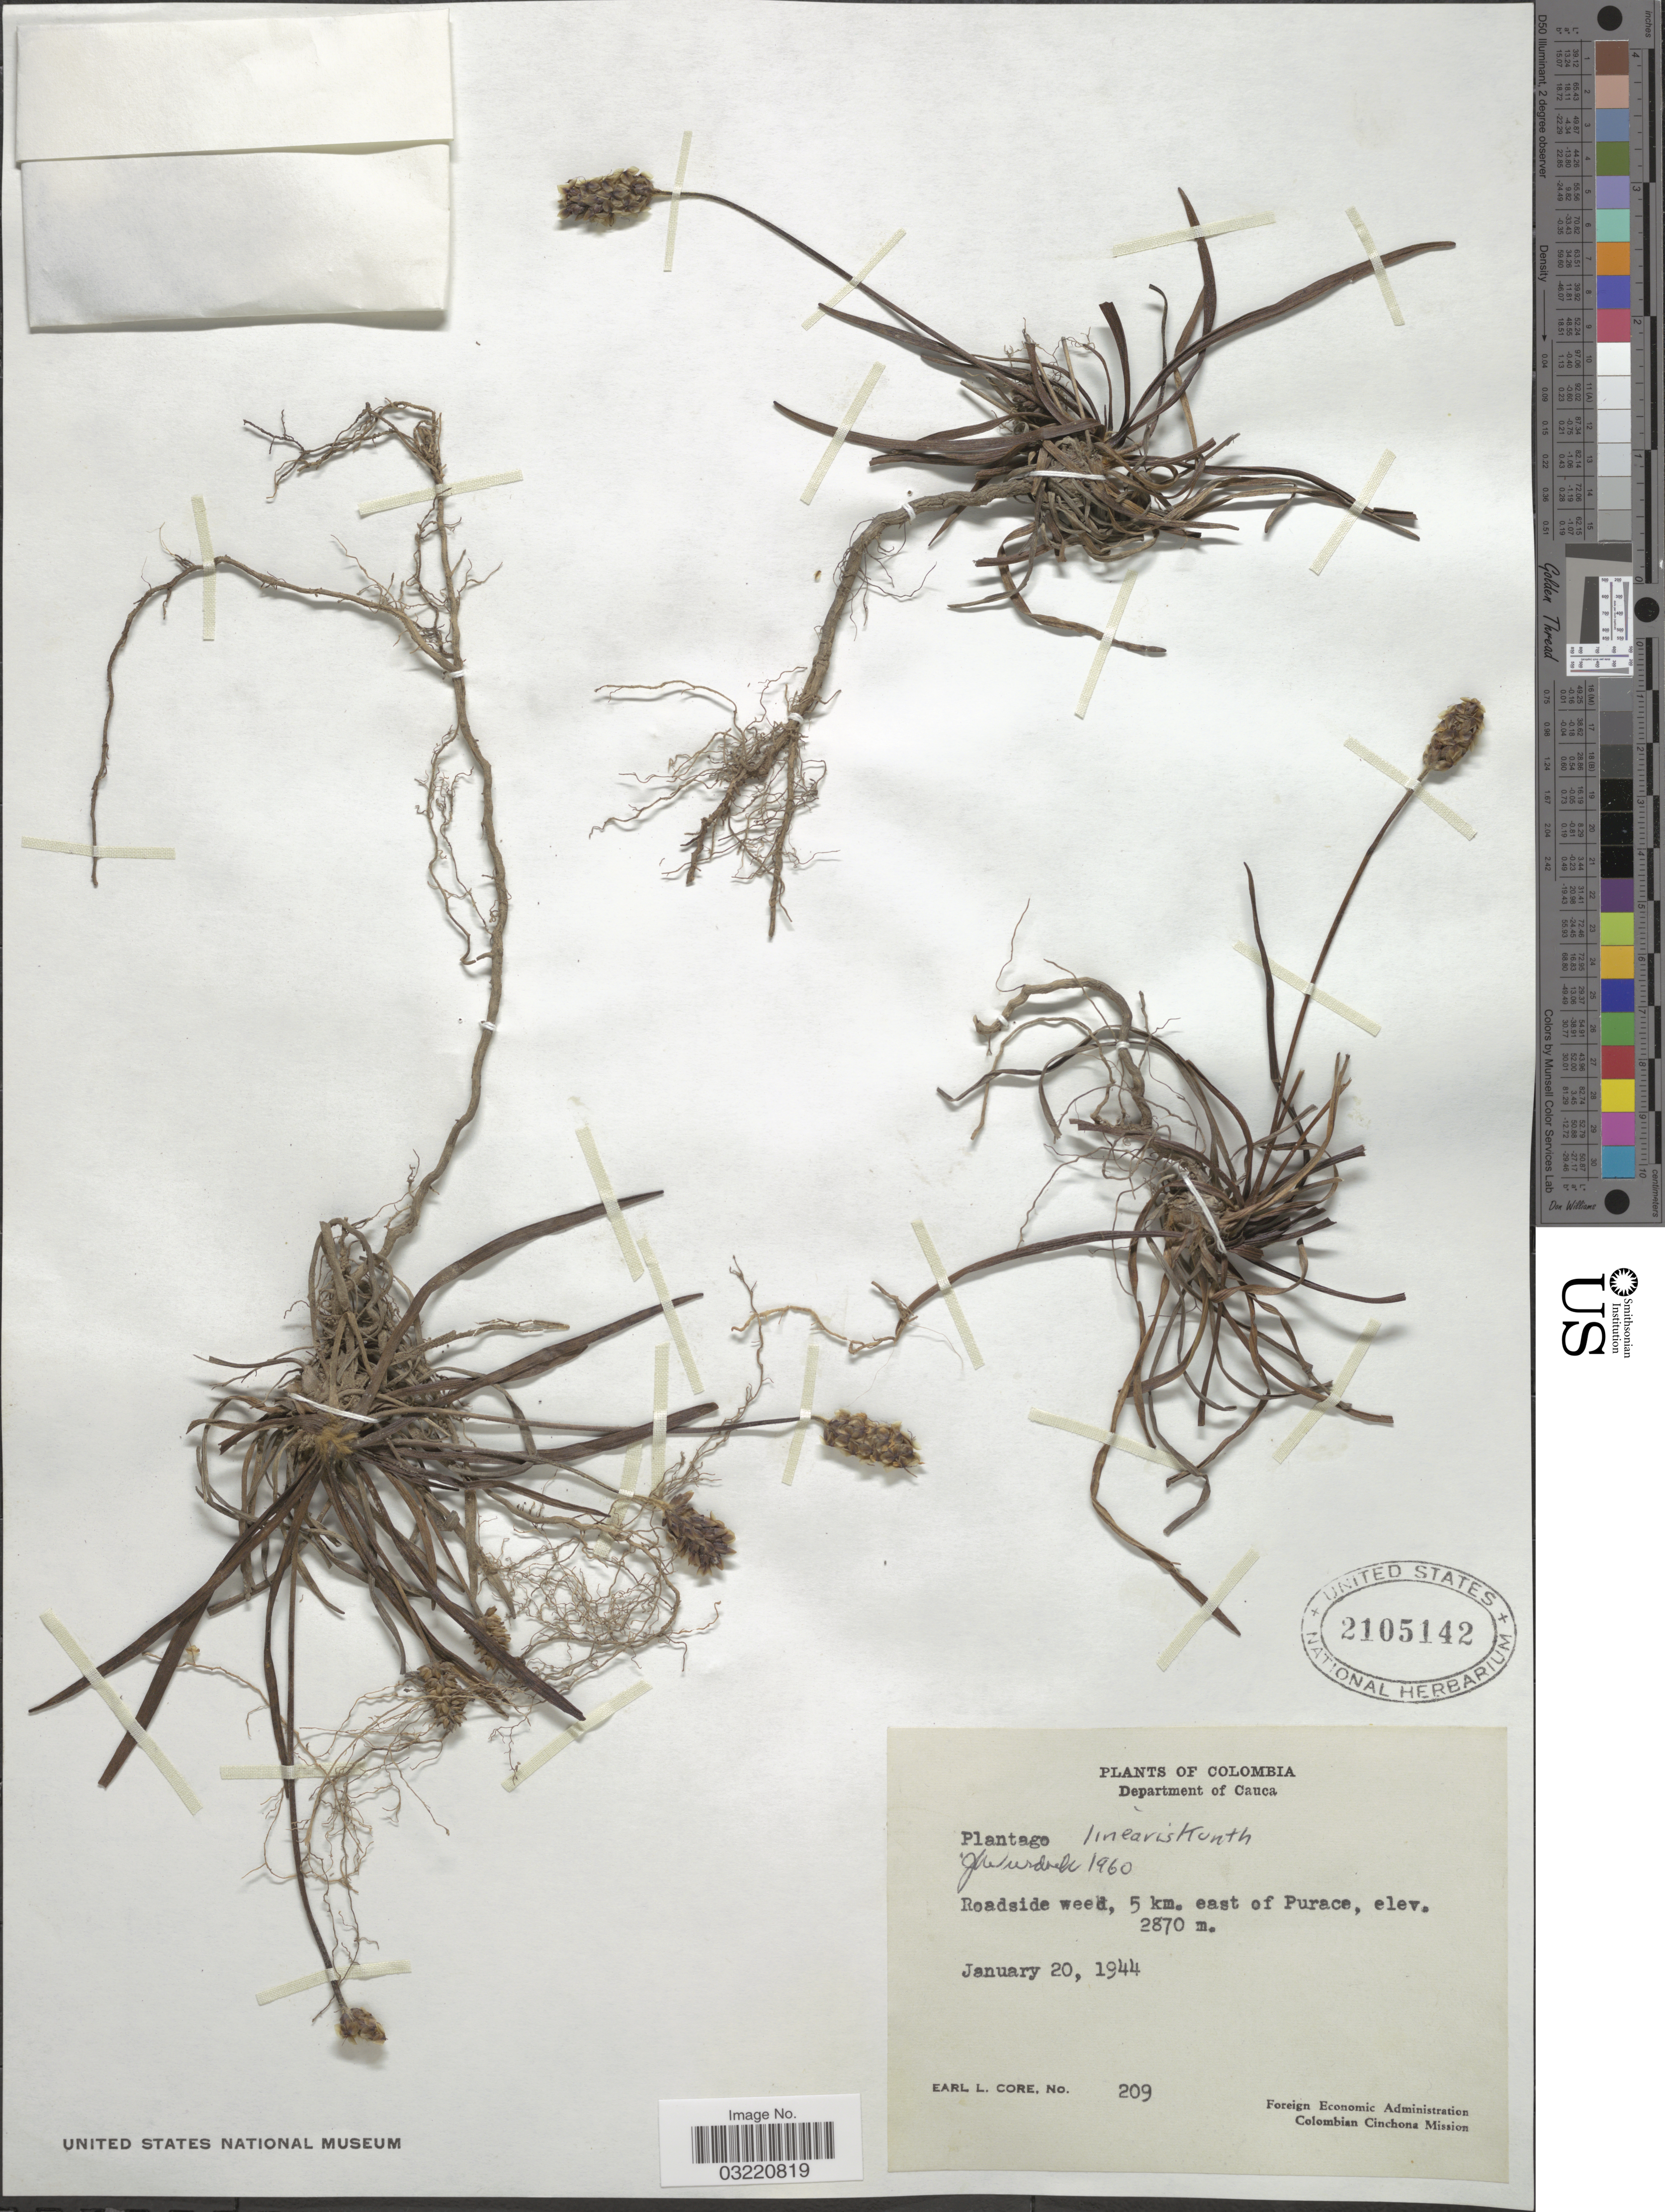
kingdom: Plantae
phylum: Tracheophyta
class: Magnoliopsida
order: Lamiales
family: Plantaginaceae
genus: Plantago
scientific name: Plantago linearis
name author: Kunth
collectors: E. L. Core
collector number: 209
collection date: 1944-01-20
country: Colombia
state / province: Cauca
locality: Department of Cauca. Roadside weed, 5 km. east of Purace.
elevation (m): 2870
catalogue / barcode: US 2105142